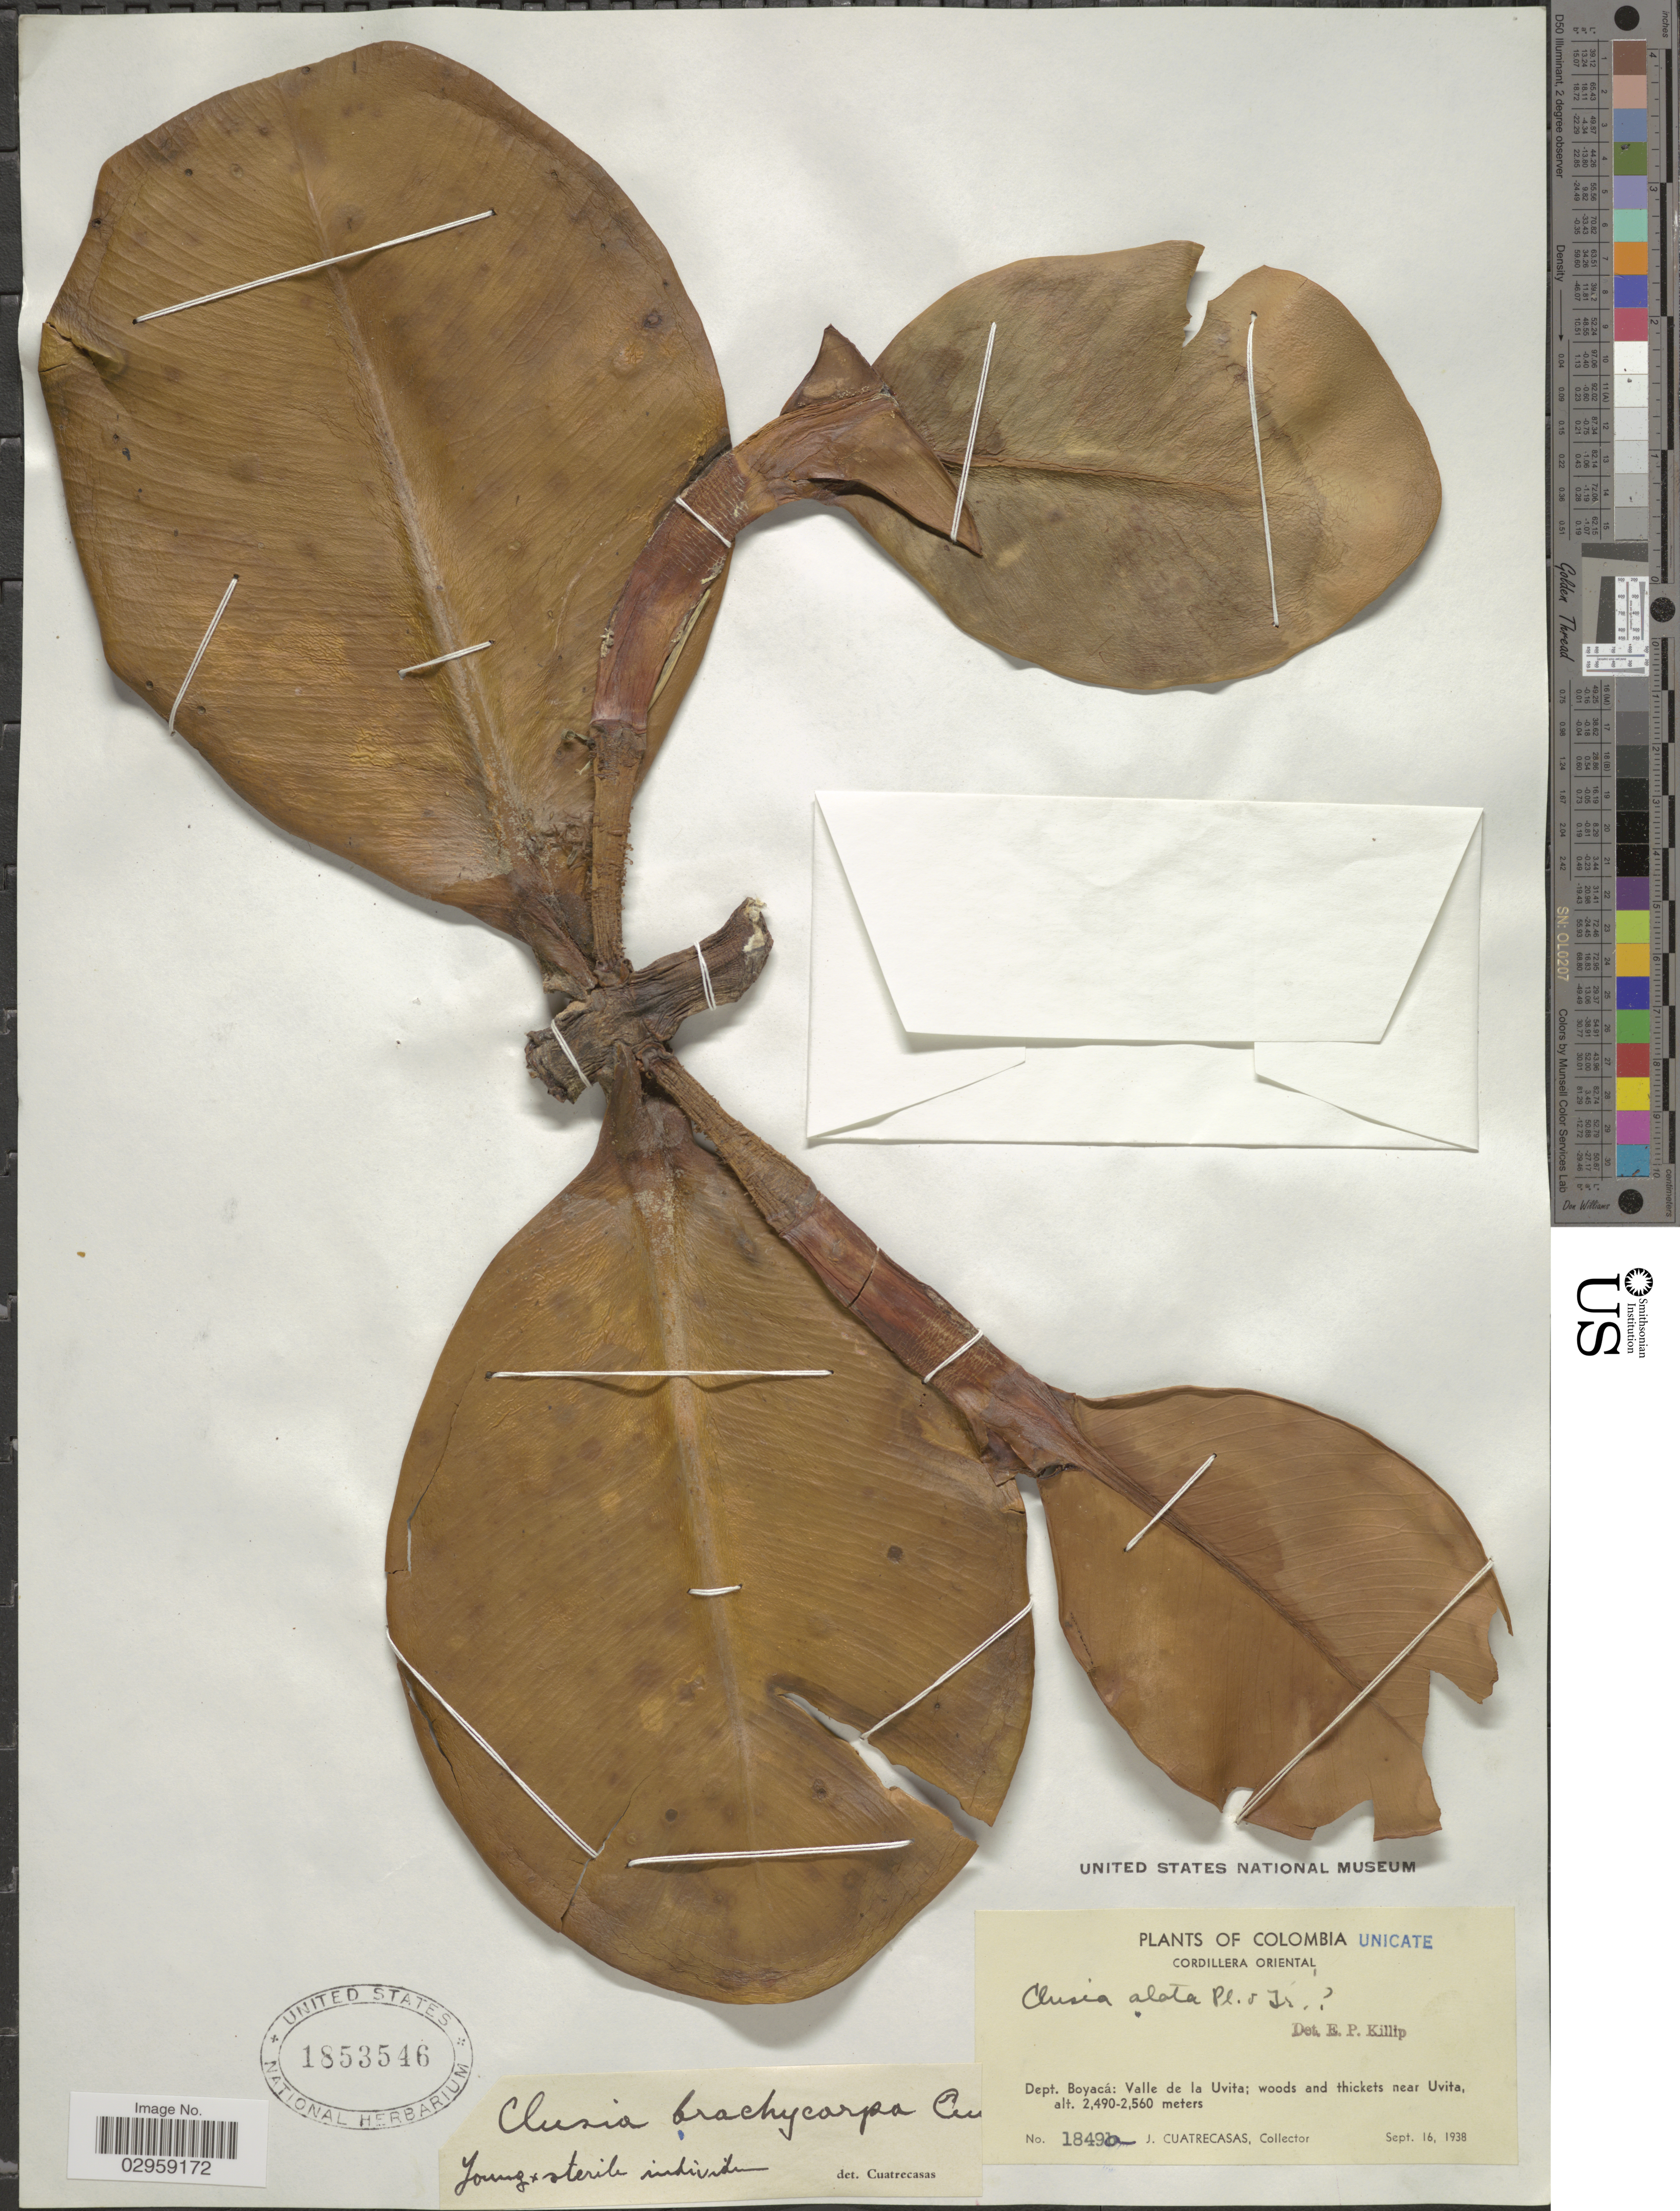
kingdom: Plantae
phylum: Tracheophyta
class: Magnoliopsida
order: Malpighiales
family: Clusiaceae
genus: Clusia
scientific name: Clusia brachycarpa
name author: Cuatrec.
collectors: J. Cuatrecasas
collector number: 1849a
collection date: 1938-09-16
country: Colombia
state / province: Boyacá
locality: Cordillera Oriental. Dept. Boyacá: Valle de la Uvita; woods and thickets near Uvita.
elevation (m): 2490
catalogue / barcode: US 1853546